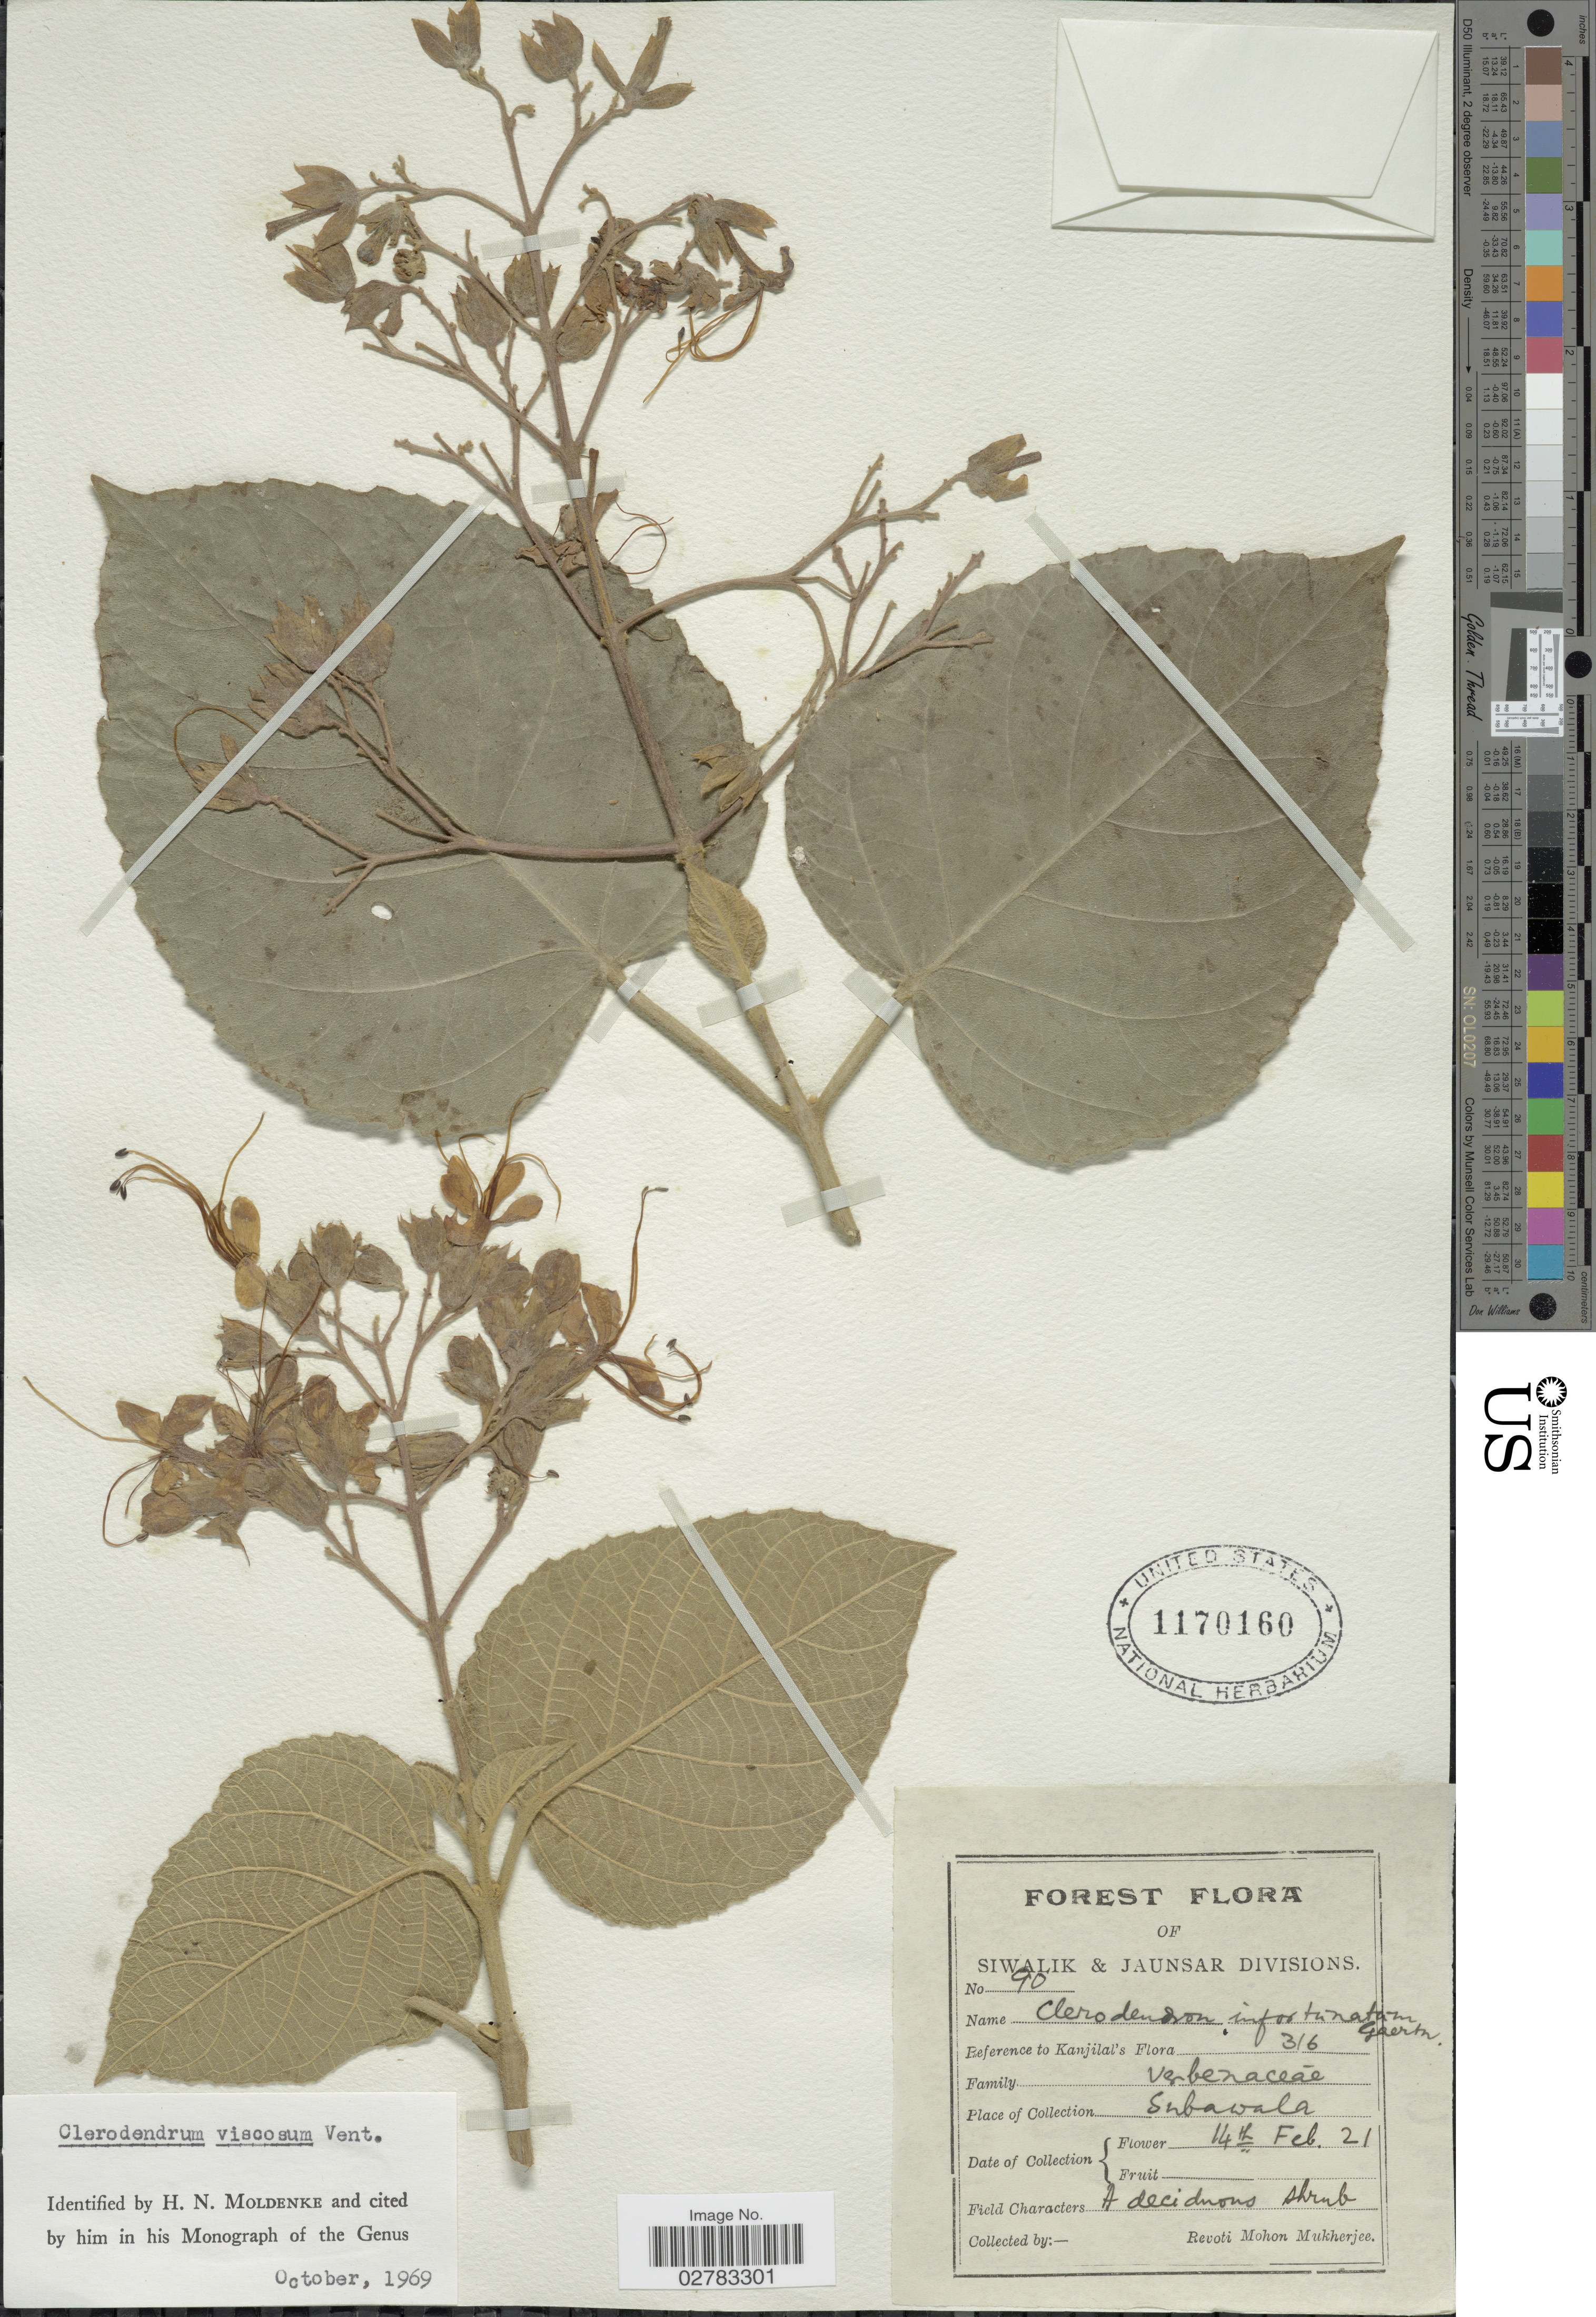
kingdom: Plantae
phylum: Tracheophyta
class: Magnoliopsida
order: Lamiales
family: Lamiaceae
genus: Clerodendrum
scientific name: Clerodendrum viscosum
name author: Vent.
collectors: R. Mukherjee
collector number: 90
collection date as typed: Transcribed d/m/y: 14/2/21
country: India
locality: Siwalik & Jaunsar Divisions, Subawala.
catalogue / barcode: US 1170160